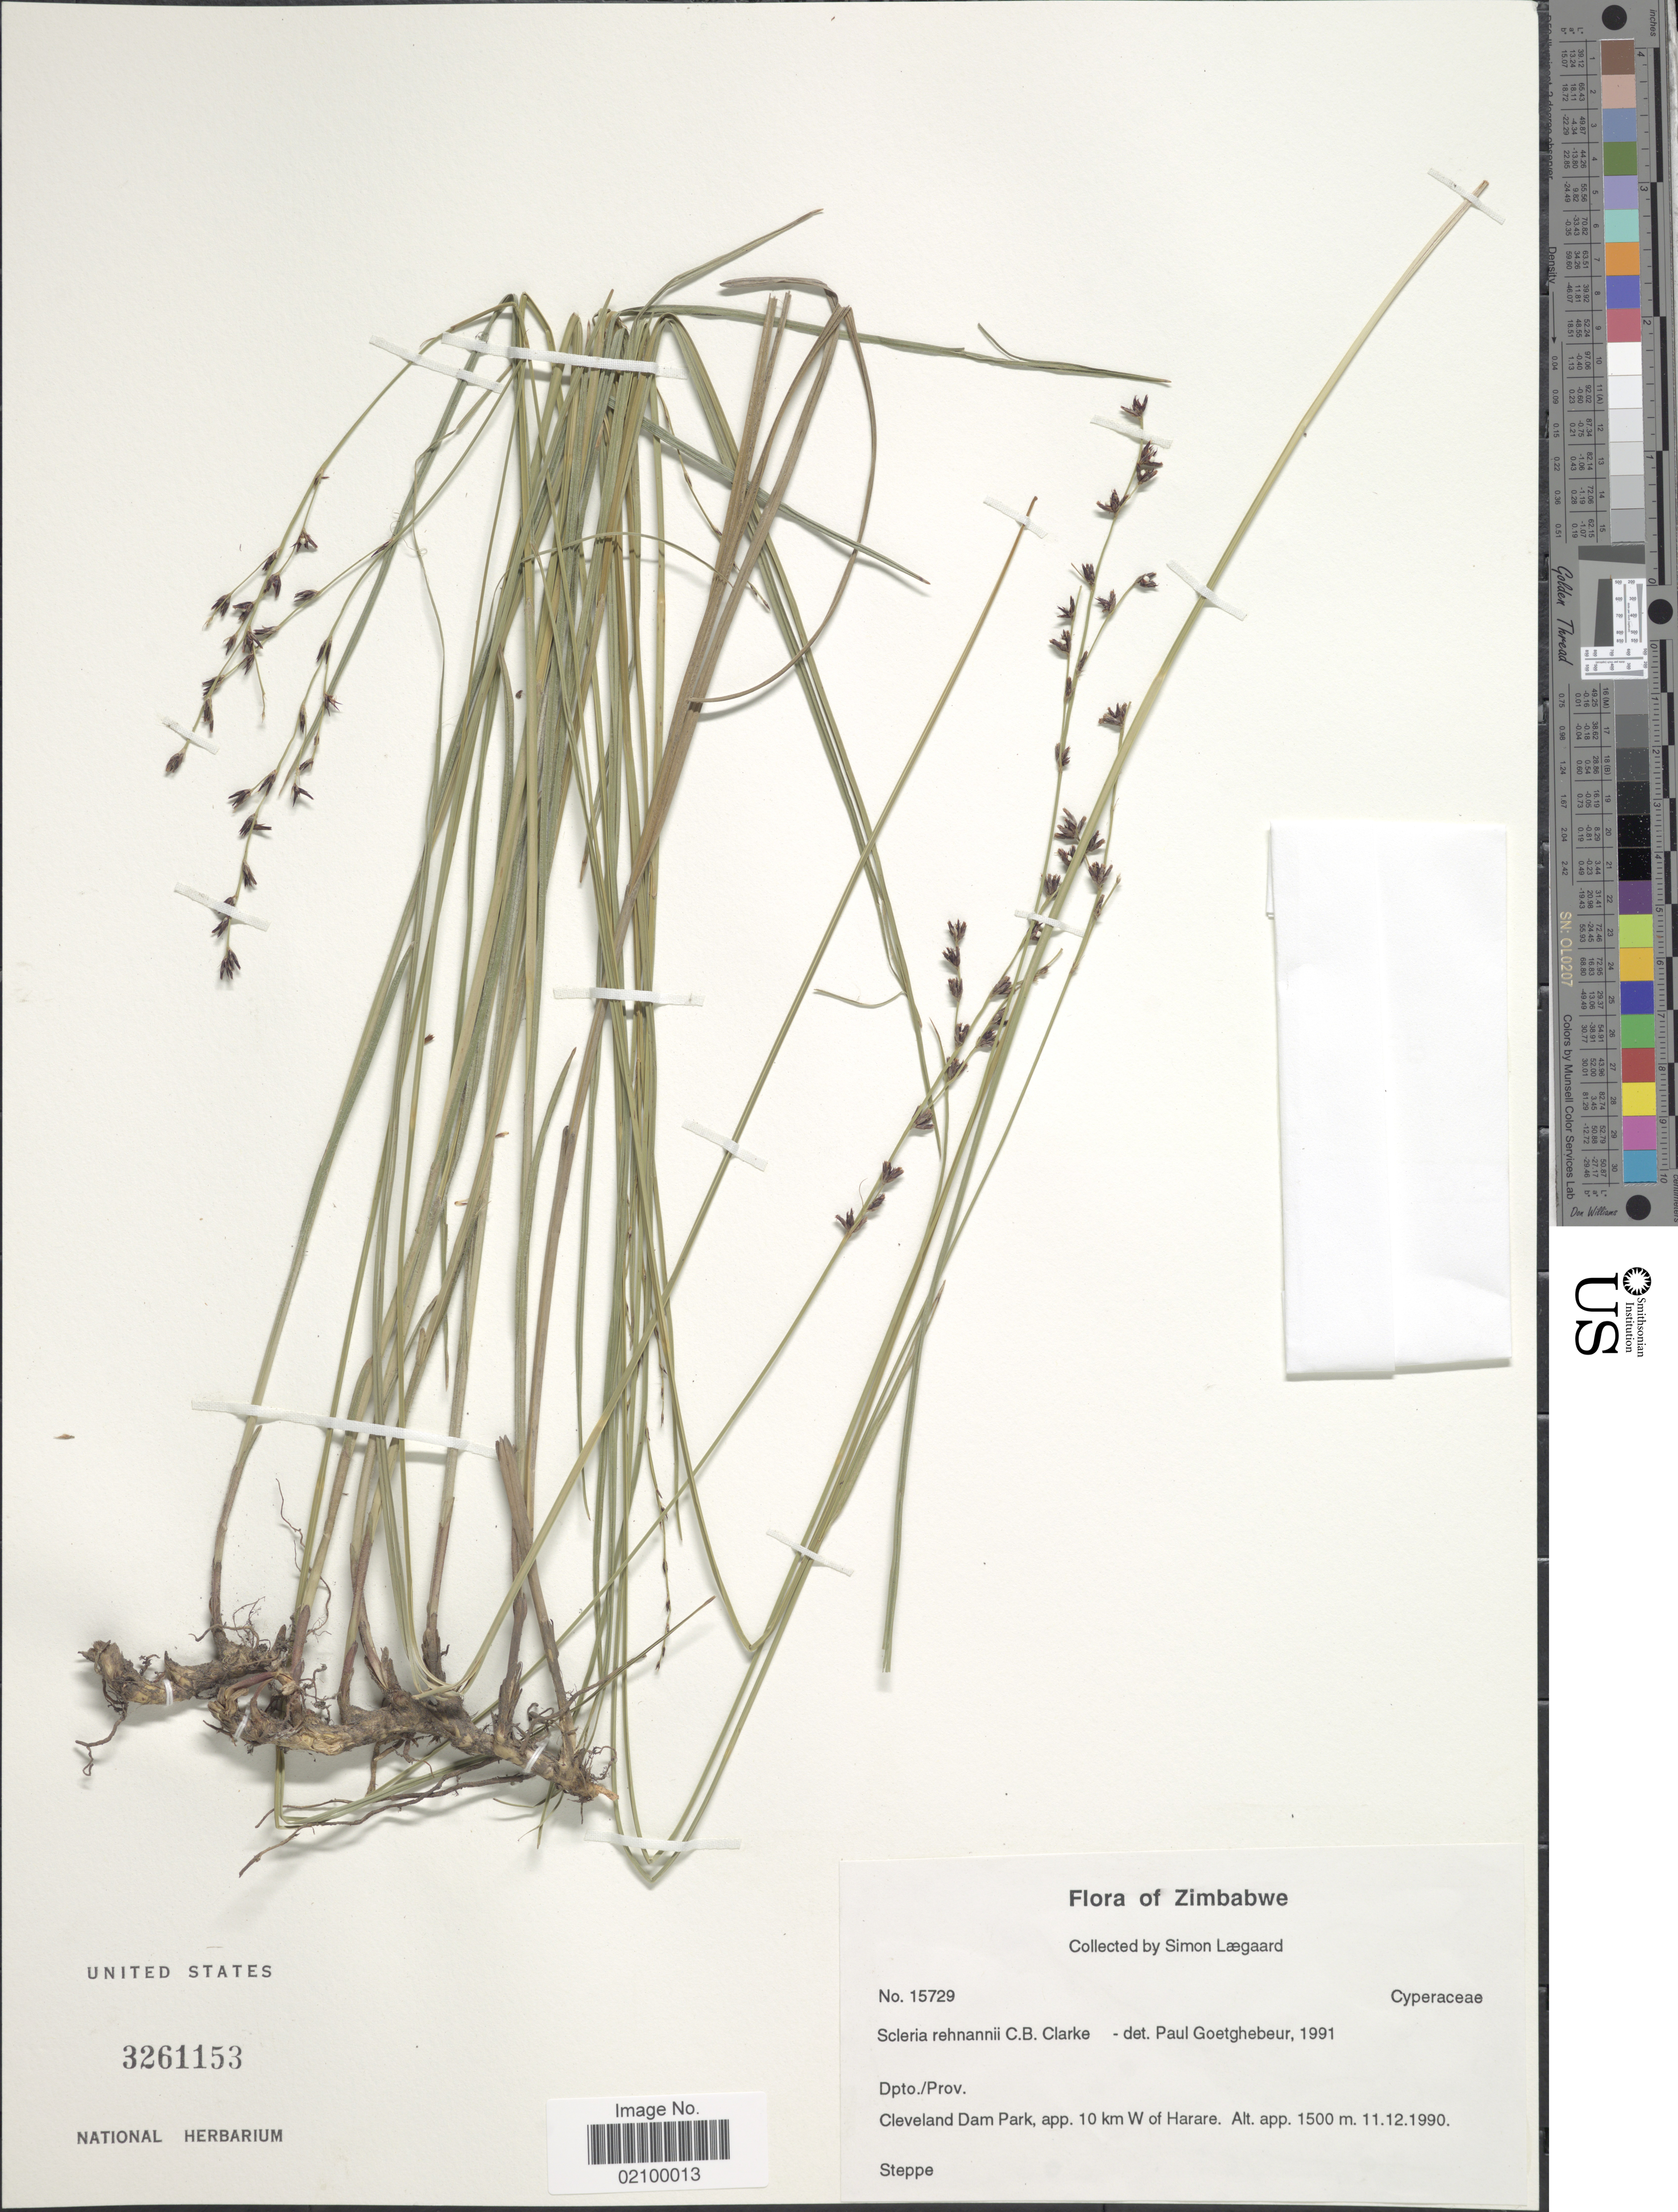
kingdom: Plantae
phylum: Tracheophyta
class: Liliopsida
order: Poales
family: Cyperaceae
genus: Scleria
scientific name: Scleria rehmannii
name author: C.B. Clarke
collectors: S. Lægaard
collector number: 15729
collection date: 1990-12-11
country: Zimbabwe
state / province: Harare (city)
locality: Dpto./ Prov. Cleveland Dam Park, app. 10 km W of Harare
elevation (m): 1500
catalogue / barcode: US 3261153